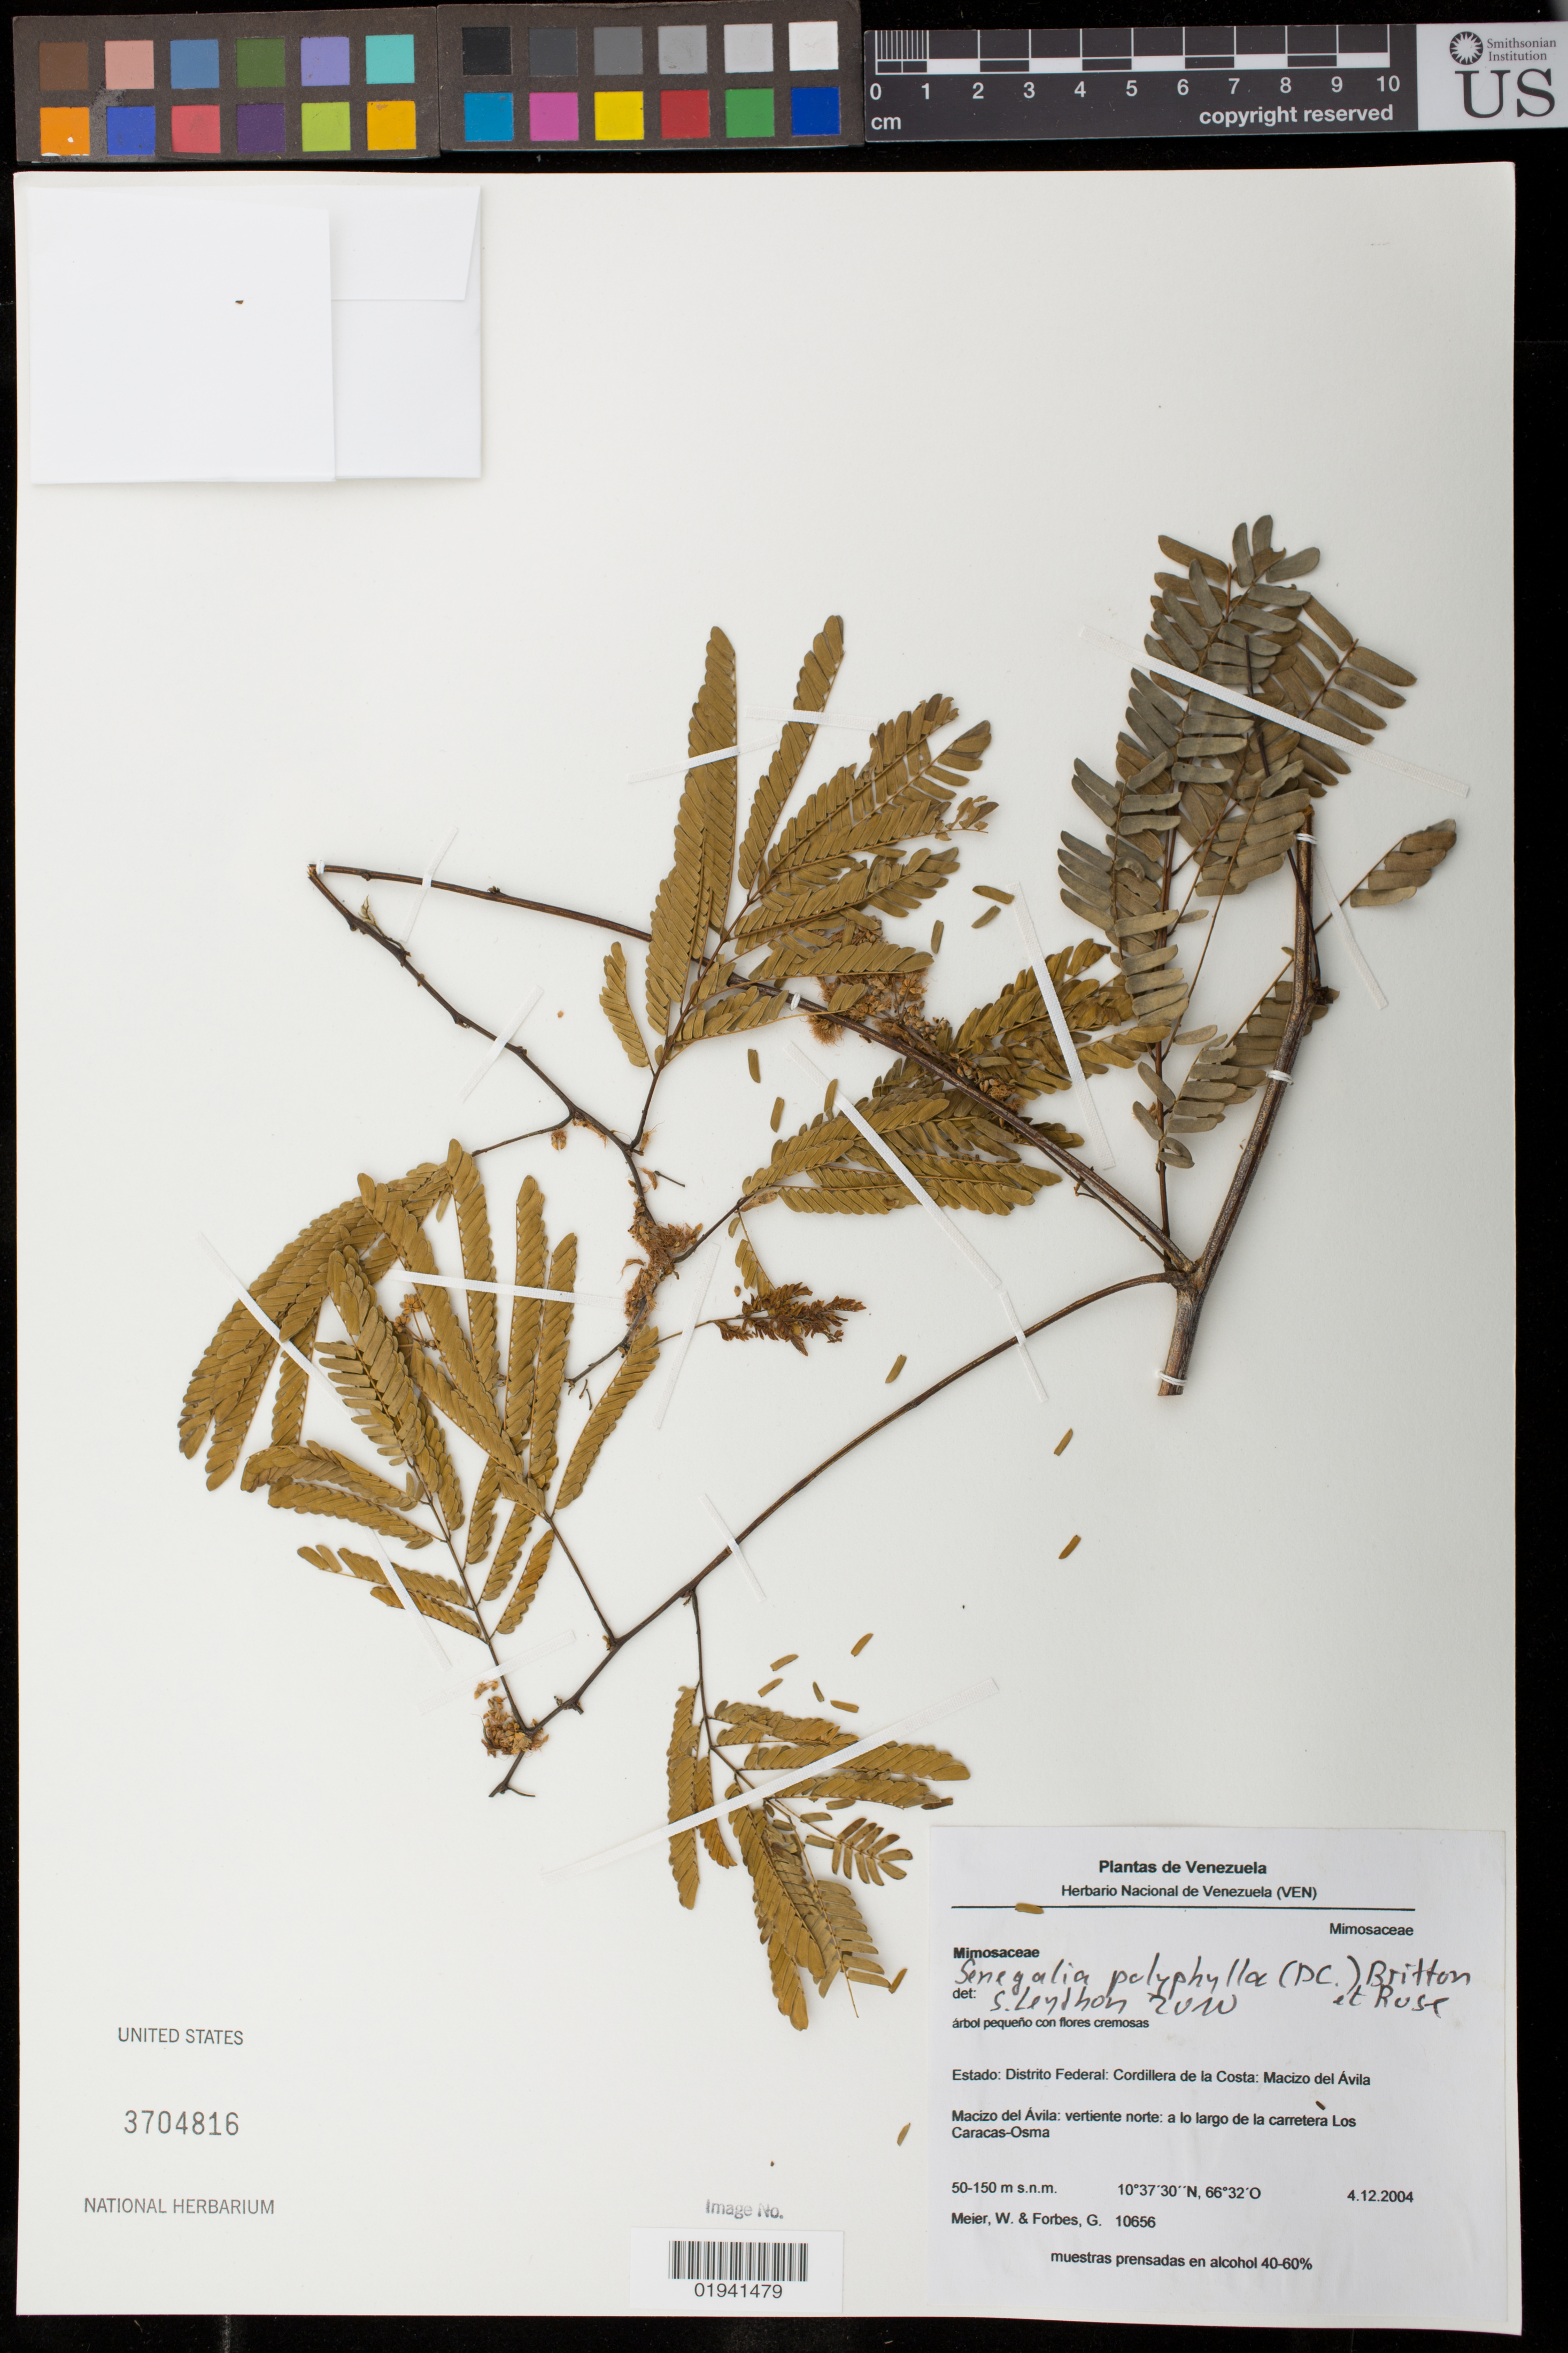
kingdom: Plantae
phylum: Tracheophyta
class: Magnoliopsida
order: Fabales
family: Fabaceae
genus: Senegalia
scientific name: Senegalia polyphylla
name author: (DC.) Britton & Rose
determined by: Leython, S.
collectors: W. Meier & G. Forbes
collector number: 10656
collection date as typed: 4.12.2004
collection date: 2004-12-04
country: Venezuela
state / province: Distrito Federal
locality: Cordillera de la Costa: Macizo del Avila, Macizo del Avila: vertiente norte: a lo largo de la carretera Los Caracas-Osma.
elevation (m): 50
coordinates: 10 37 30 N, 66 32 O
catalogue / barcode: US 3704816